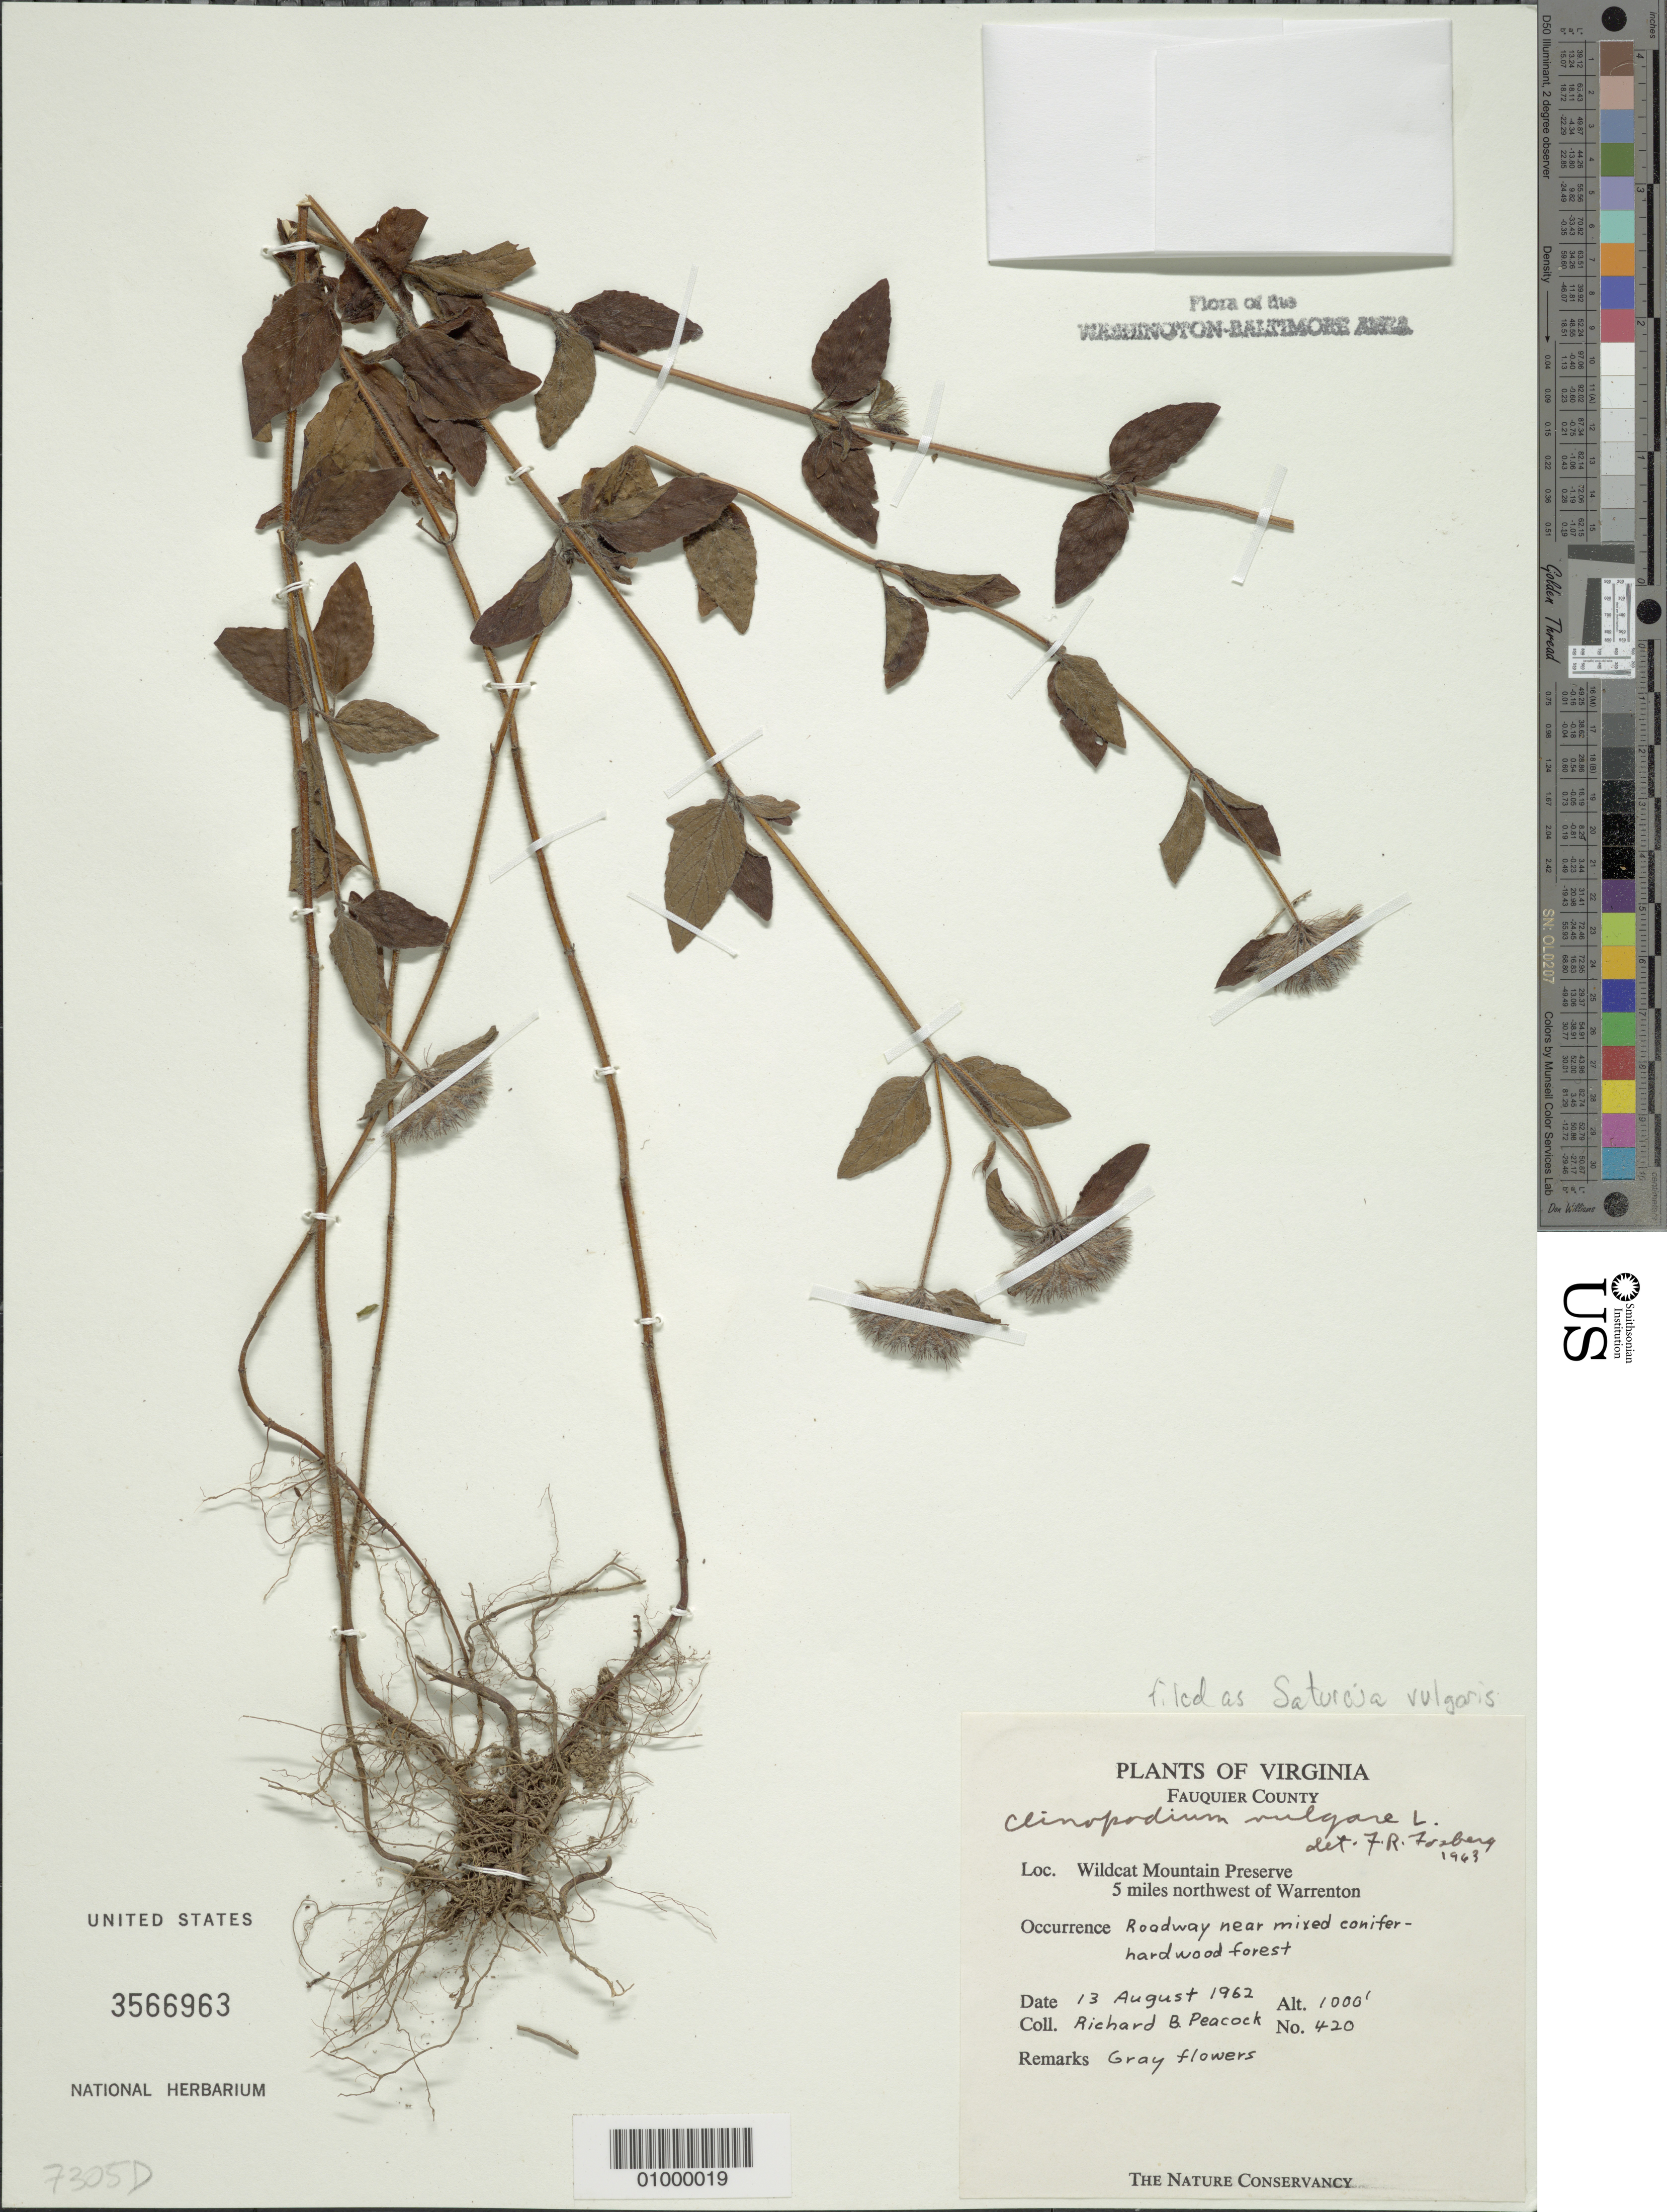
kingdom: Plantae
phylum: Tracheophyta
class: Magnoliopsida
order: Lamiales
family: Lamiaceae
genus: Clinopodium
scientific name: Clinopodium vulgare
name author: L.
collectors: R. Peacock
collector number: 420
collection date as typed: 13 Aug 1962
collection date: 1962-08-13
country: United States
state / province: Virginia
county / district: Fauquier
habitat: roadway near mixed conifer-hardwood forest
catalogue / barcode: US 3566963